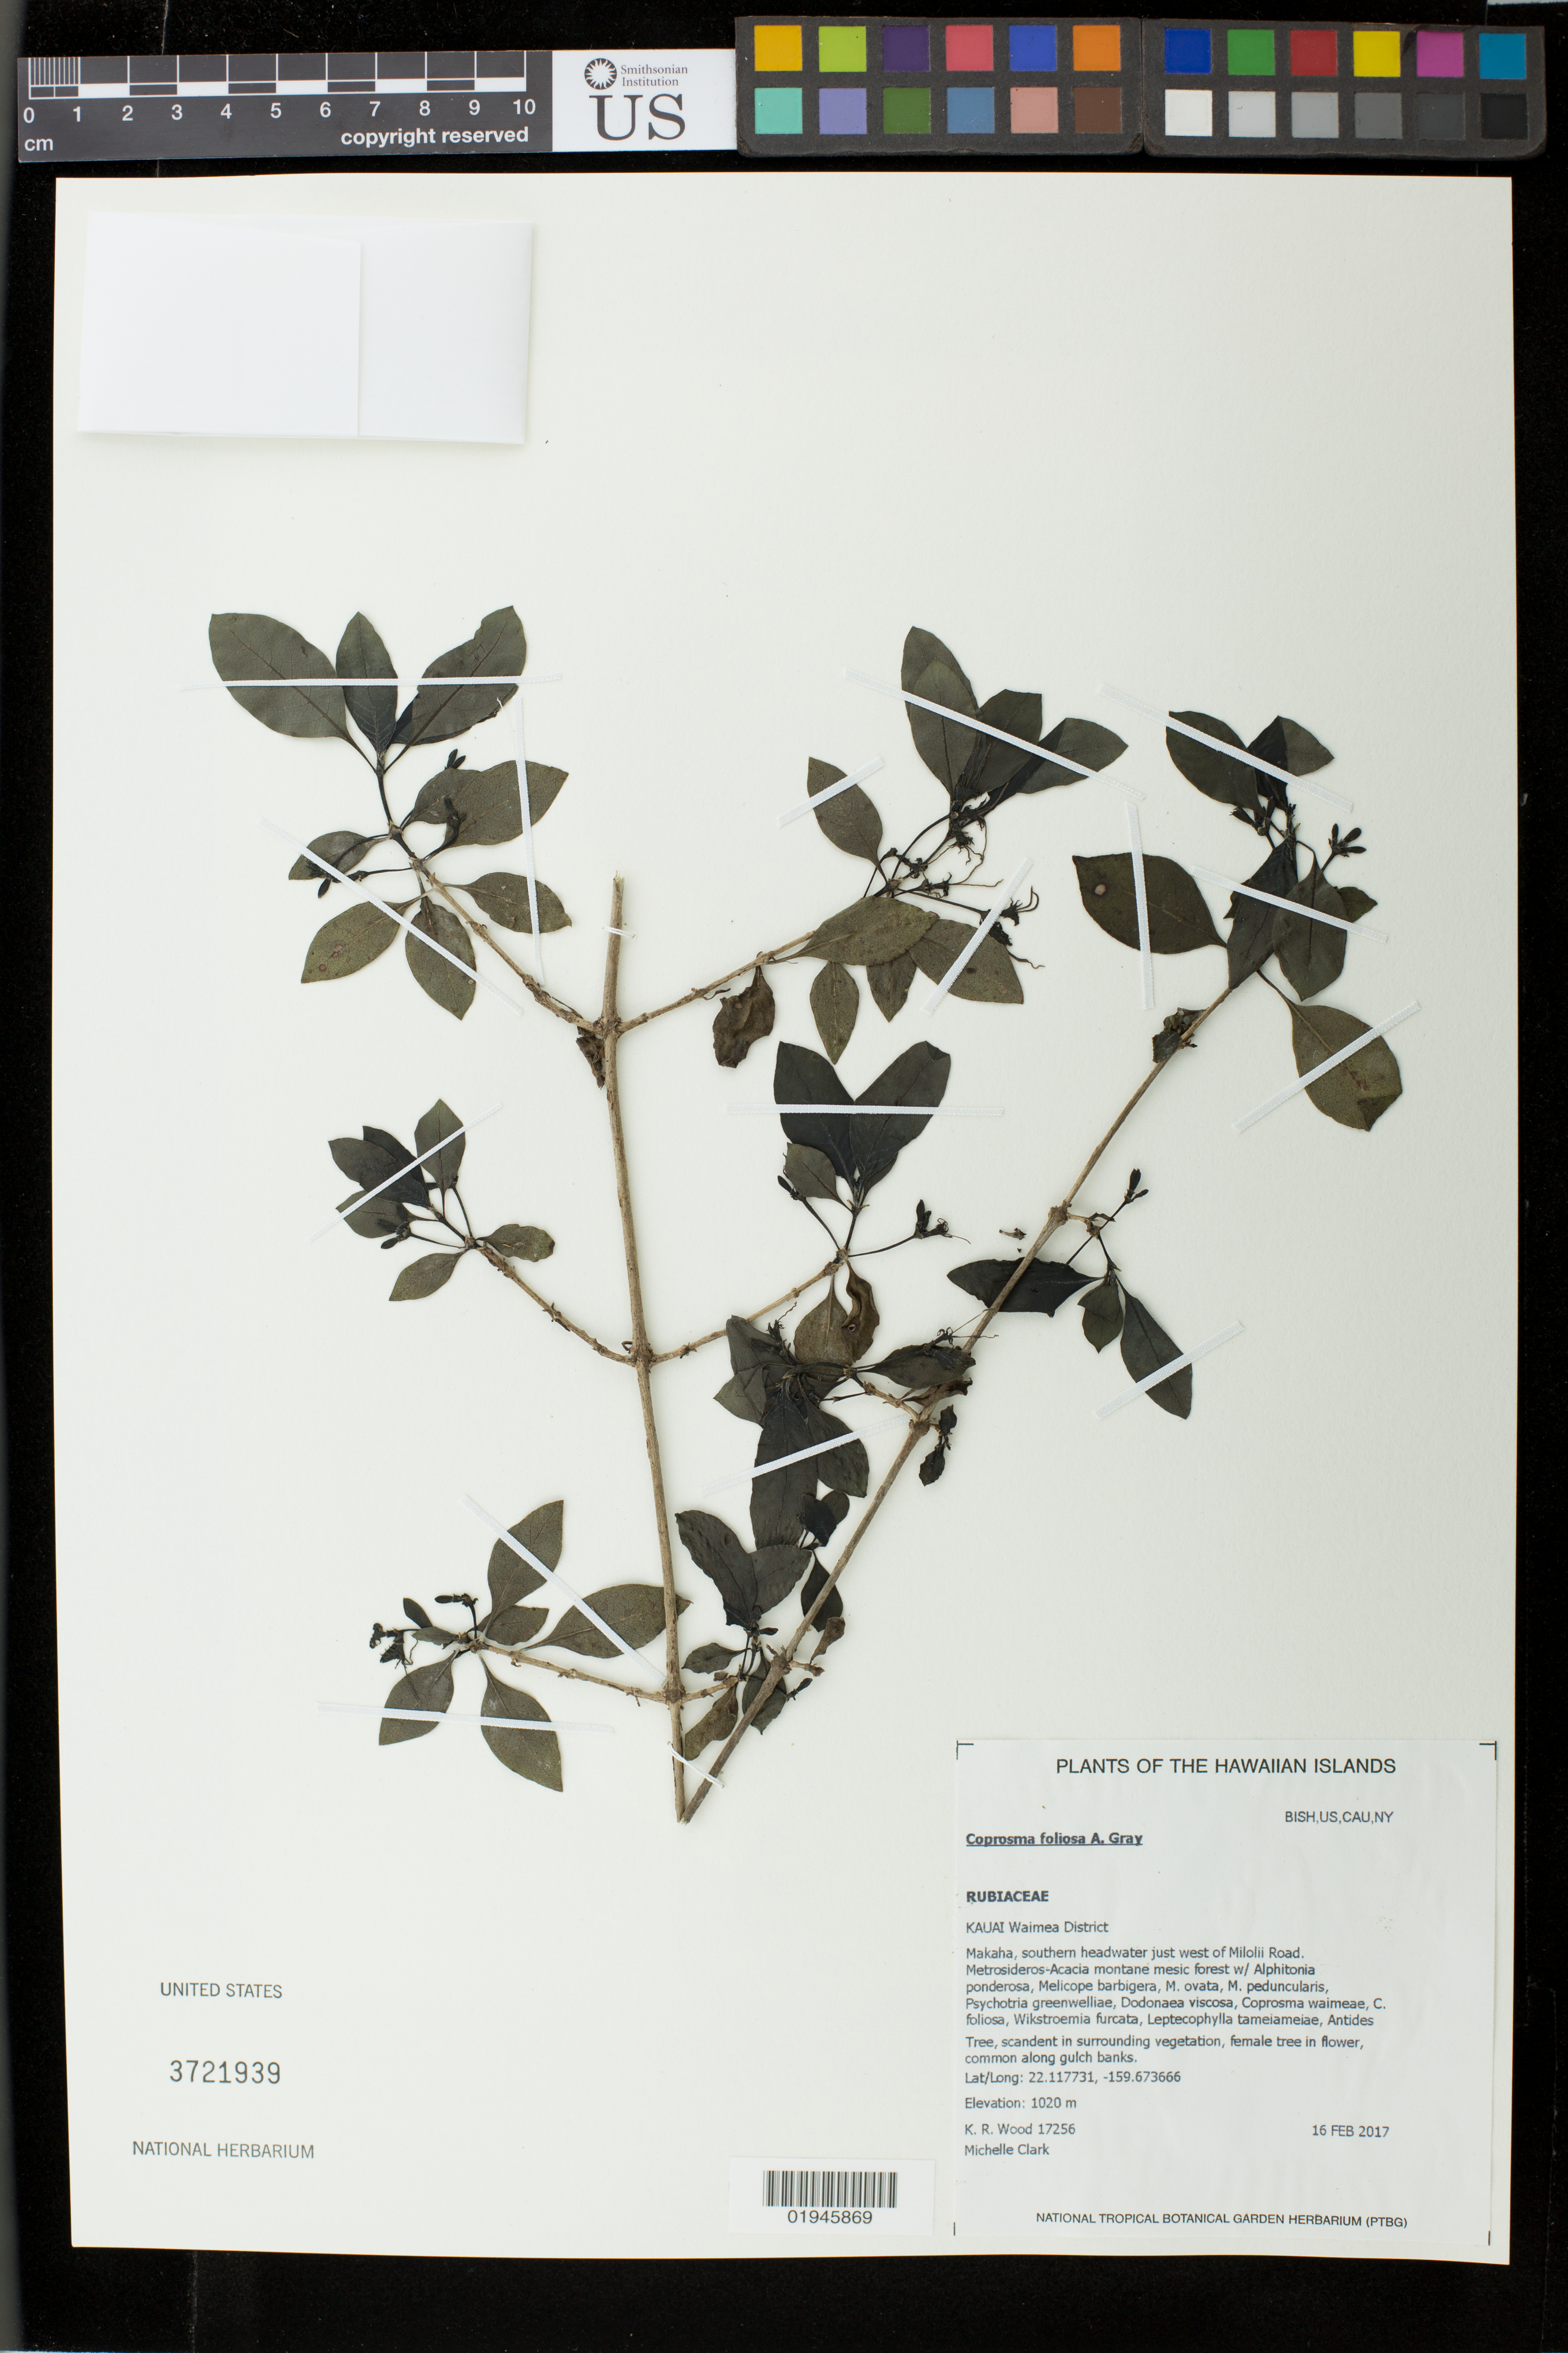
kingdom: Plantae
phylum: Tracheophyta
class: Magnoliopsida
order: Gentianales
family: Rubiaceae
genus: Coprosma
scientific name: Coprosma foliosa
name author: A. Gray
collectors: K. R. Wood & M. Clark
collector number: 17256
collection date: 2017-02-16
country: United States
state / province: Hawaii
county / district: Kauai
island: Kaua'i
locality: Waimea District, Makaha, southern headwater just west of Milolii Road.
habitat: Montane mesic forest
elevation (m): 1020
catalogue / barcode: US 3721939